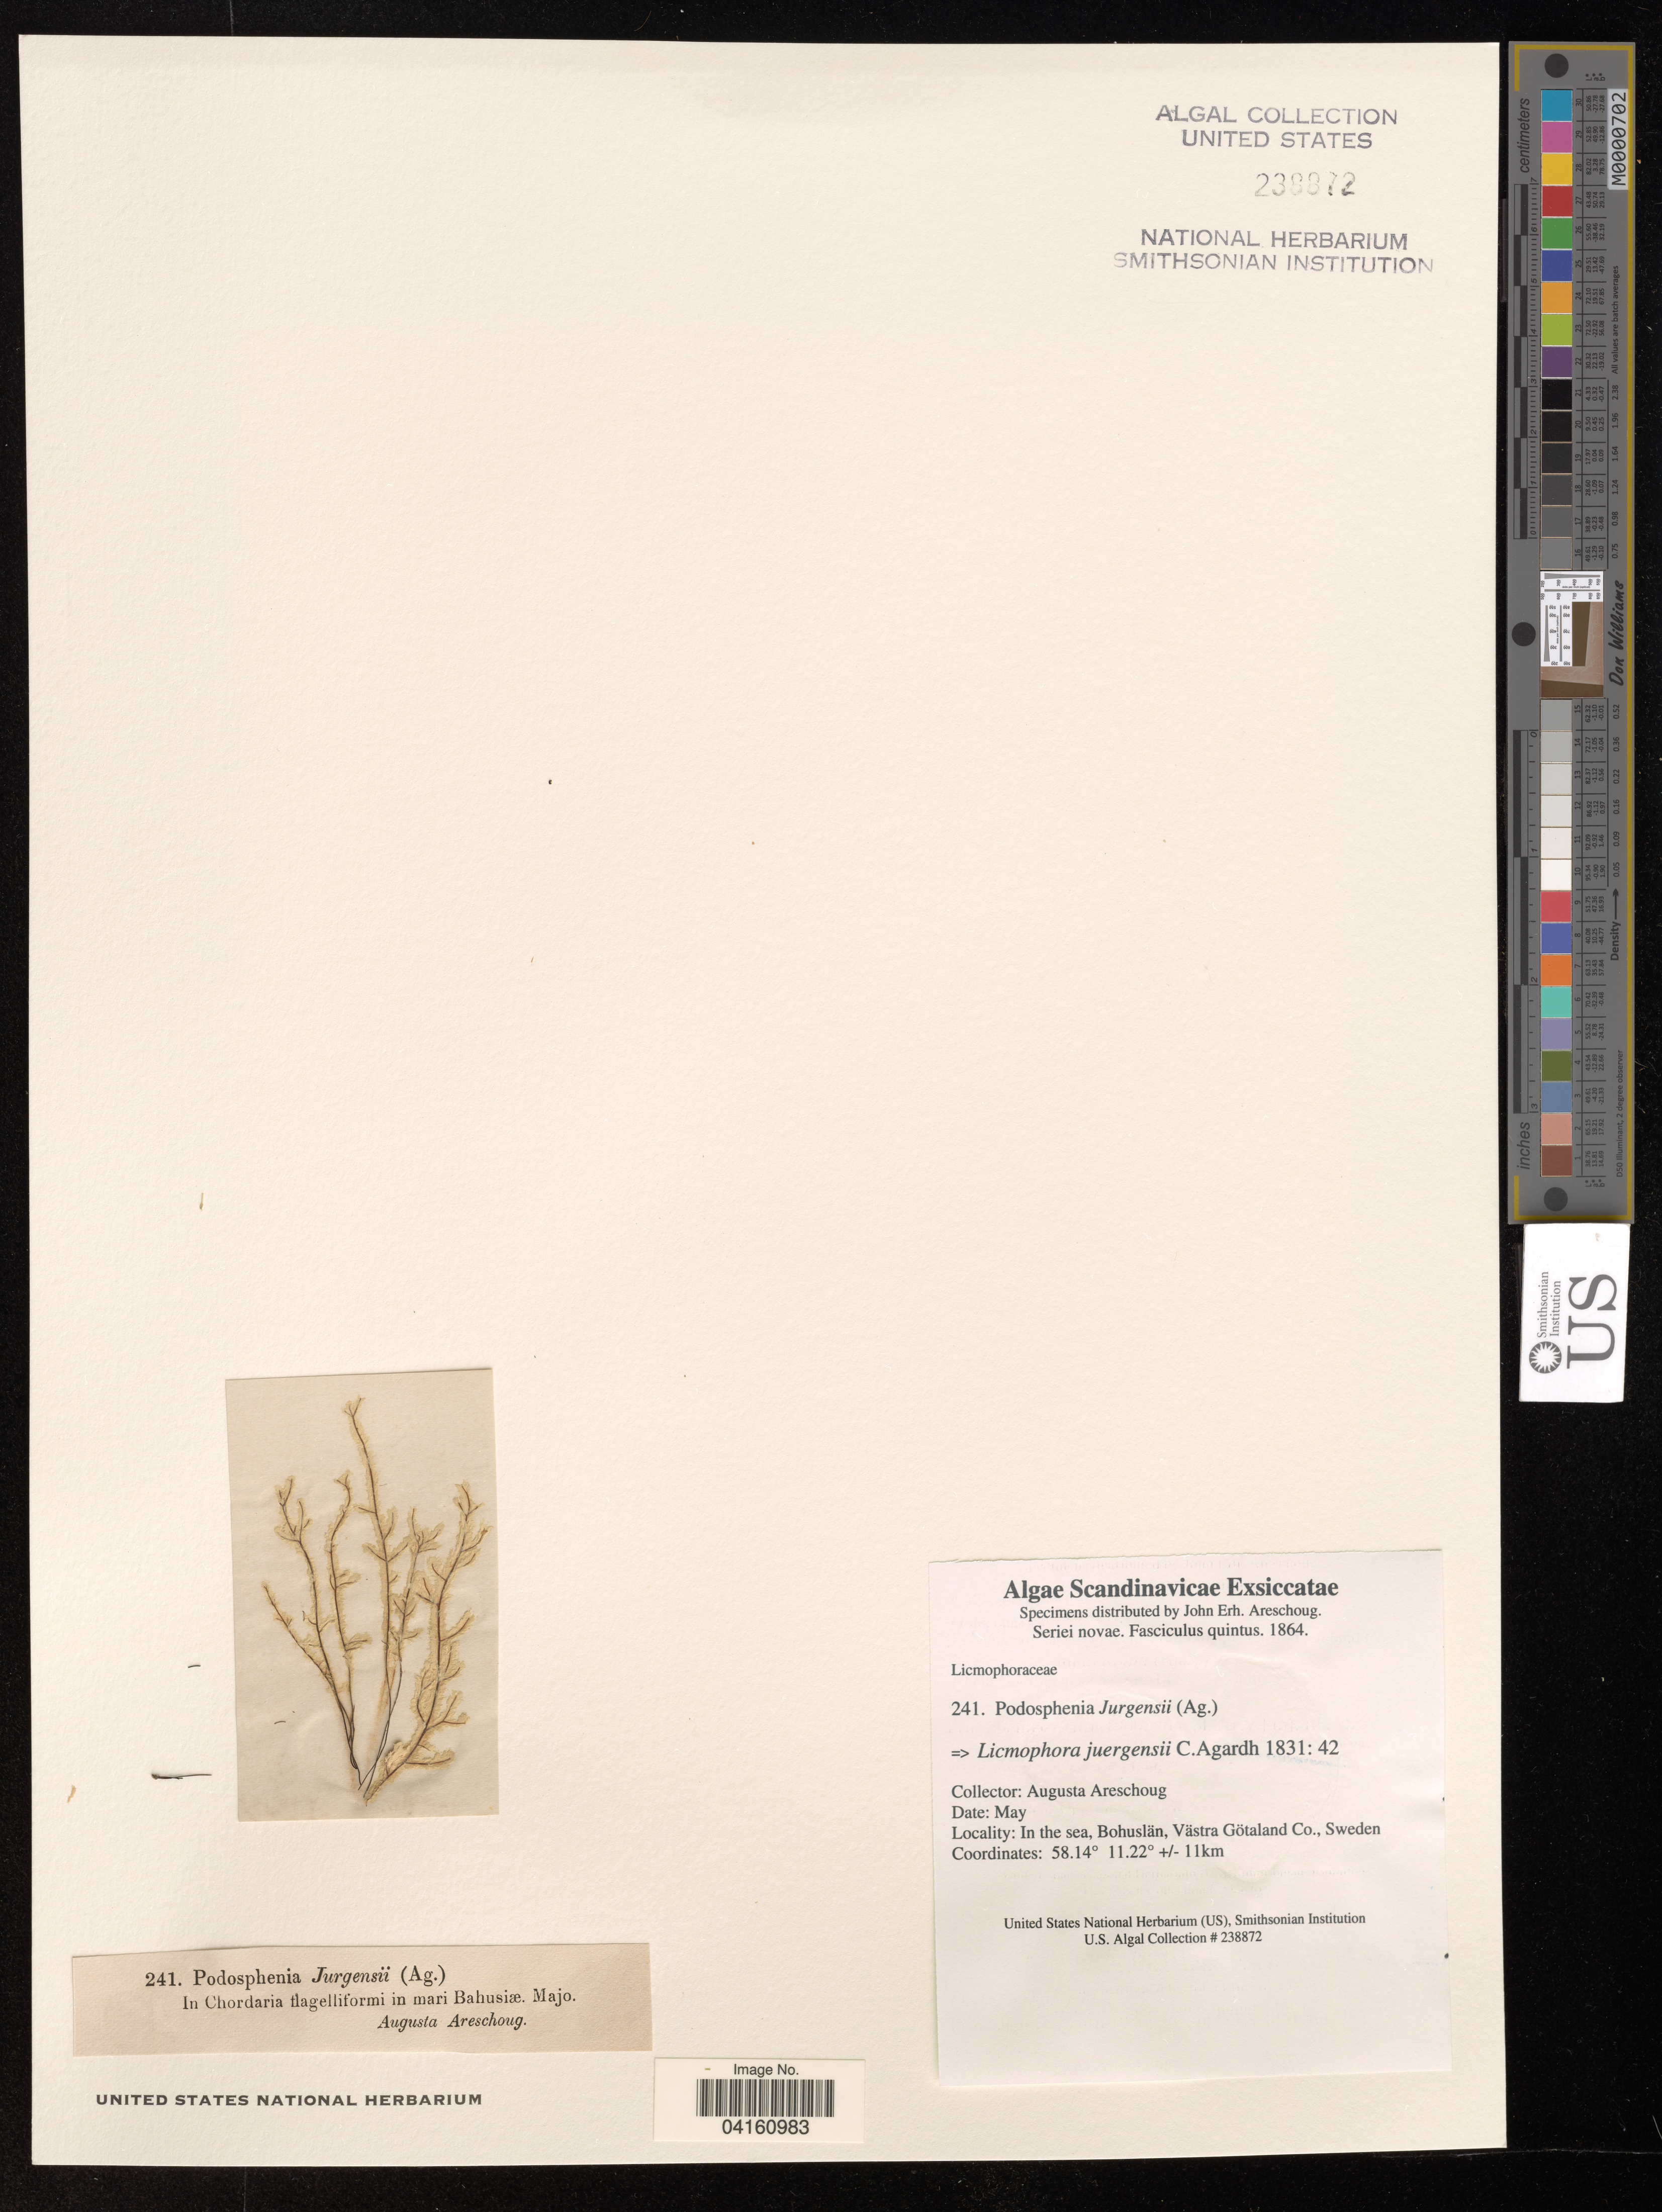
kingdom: Chromista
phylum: Ochrophyta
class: Bacillariophyceae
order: Licmophorales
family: Licmophoraceae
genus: Licmophora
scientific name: Licmophora juergensii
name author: C. Agardh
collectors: A. Areschoug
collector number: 241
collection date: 1864-05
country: Sweden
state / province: Västra Götaland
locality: in the sea, Bohuslan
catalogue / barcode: US 238872